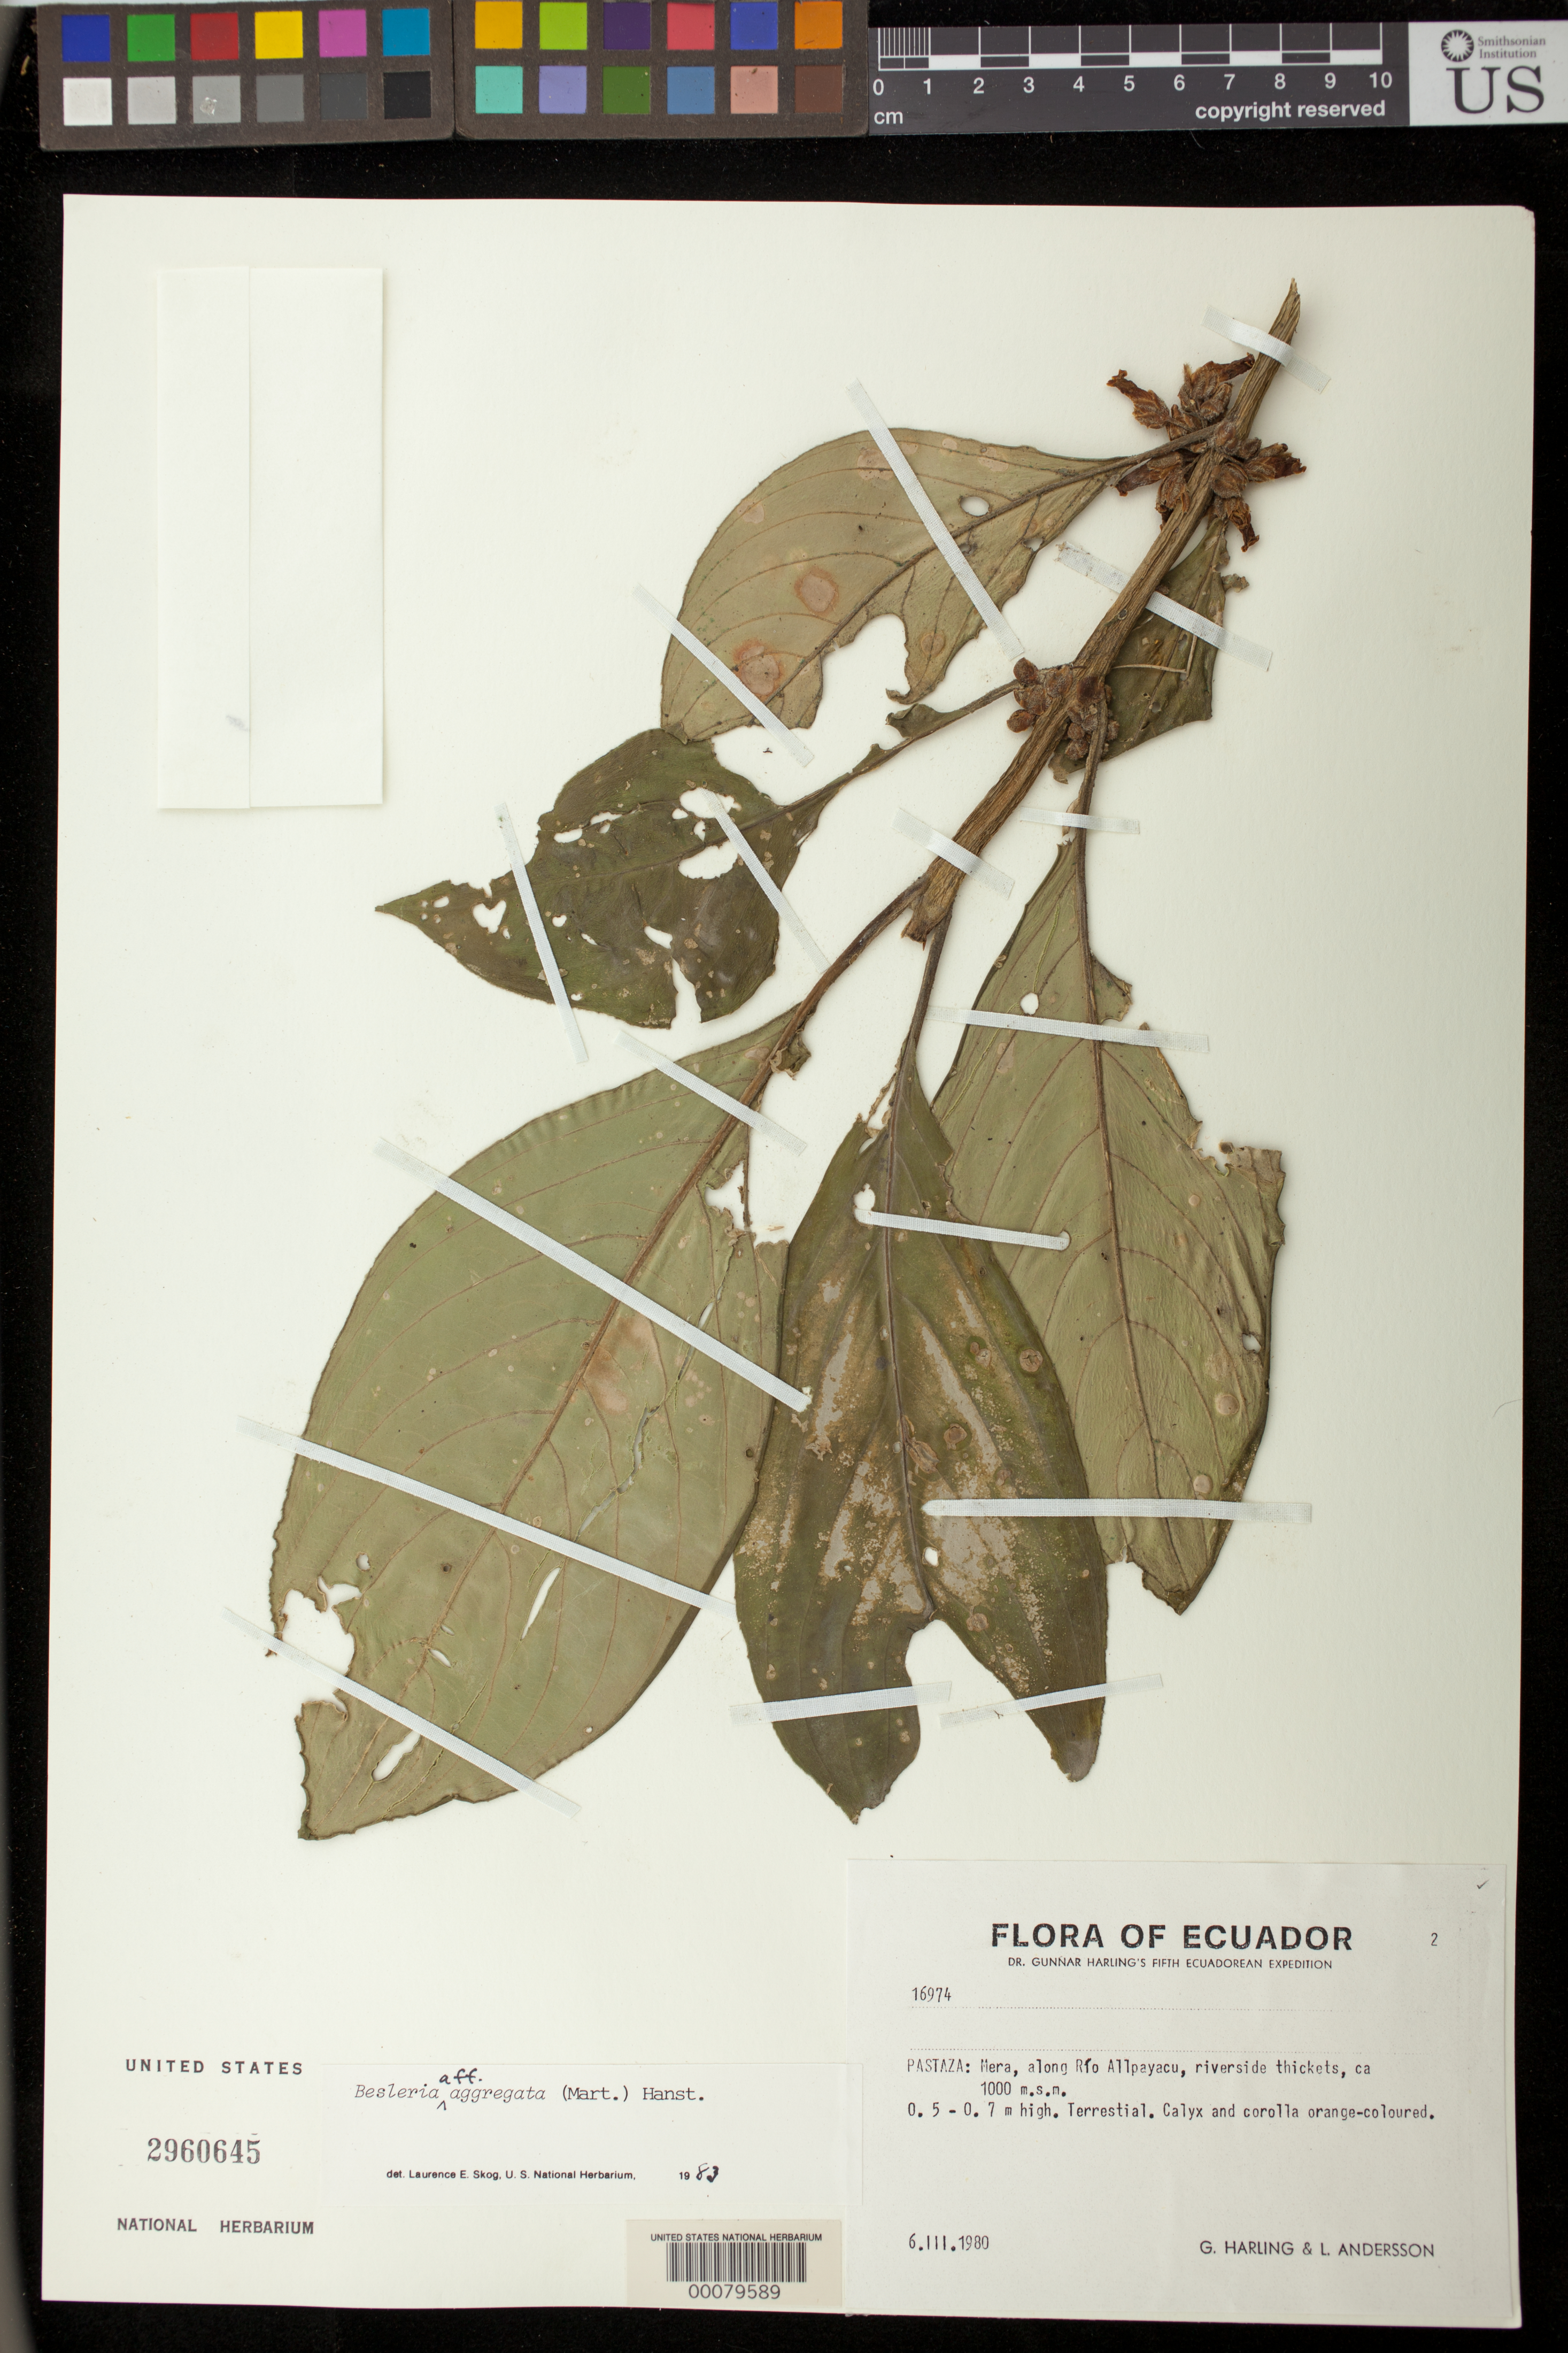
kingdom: Plantae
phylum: Tracheophyta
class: Magnoliopsida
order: Lamiales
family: Gesneriaceae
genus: Besleria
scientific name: Besleria aggregata var. aggregata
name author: (Mart.) Hanst.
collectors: G. Harling & L. Andersson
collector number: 16974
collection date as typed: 06 Mar 1980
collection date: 1980-03-06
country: Ecuador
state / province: Pastaza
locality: Mera, along Rio Allpayacu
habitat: Riverside thickets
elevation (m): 1000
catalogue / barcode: US 2960645